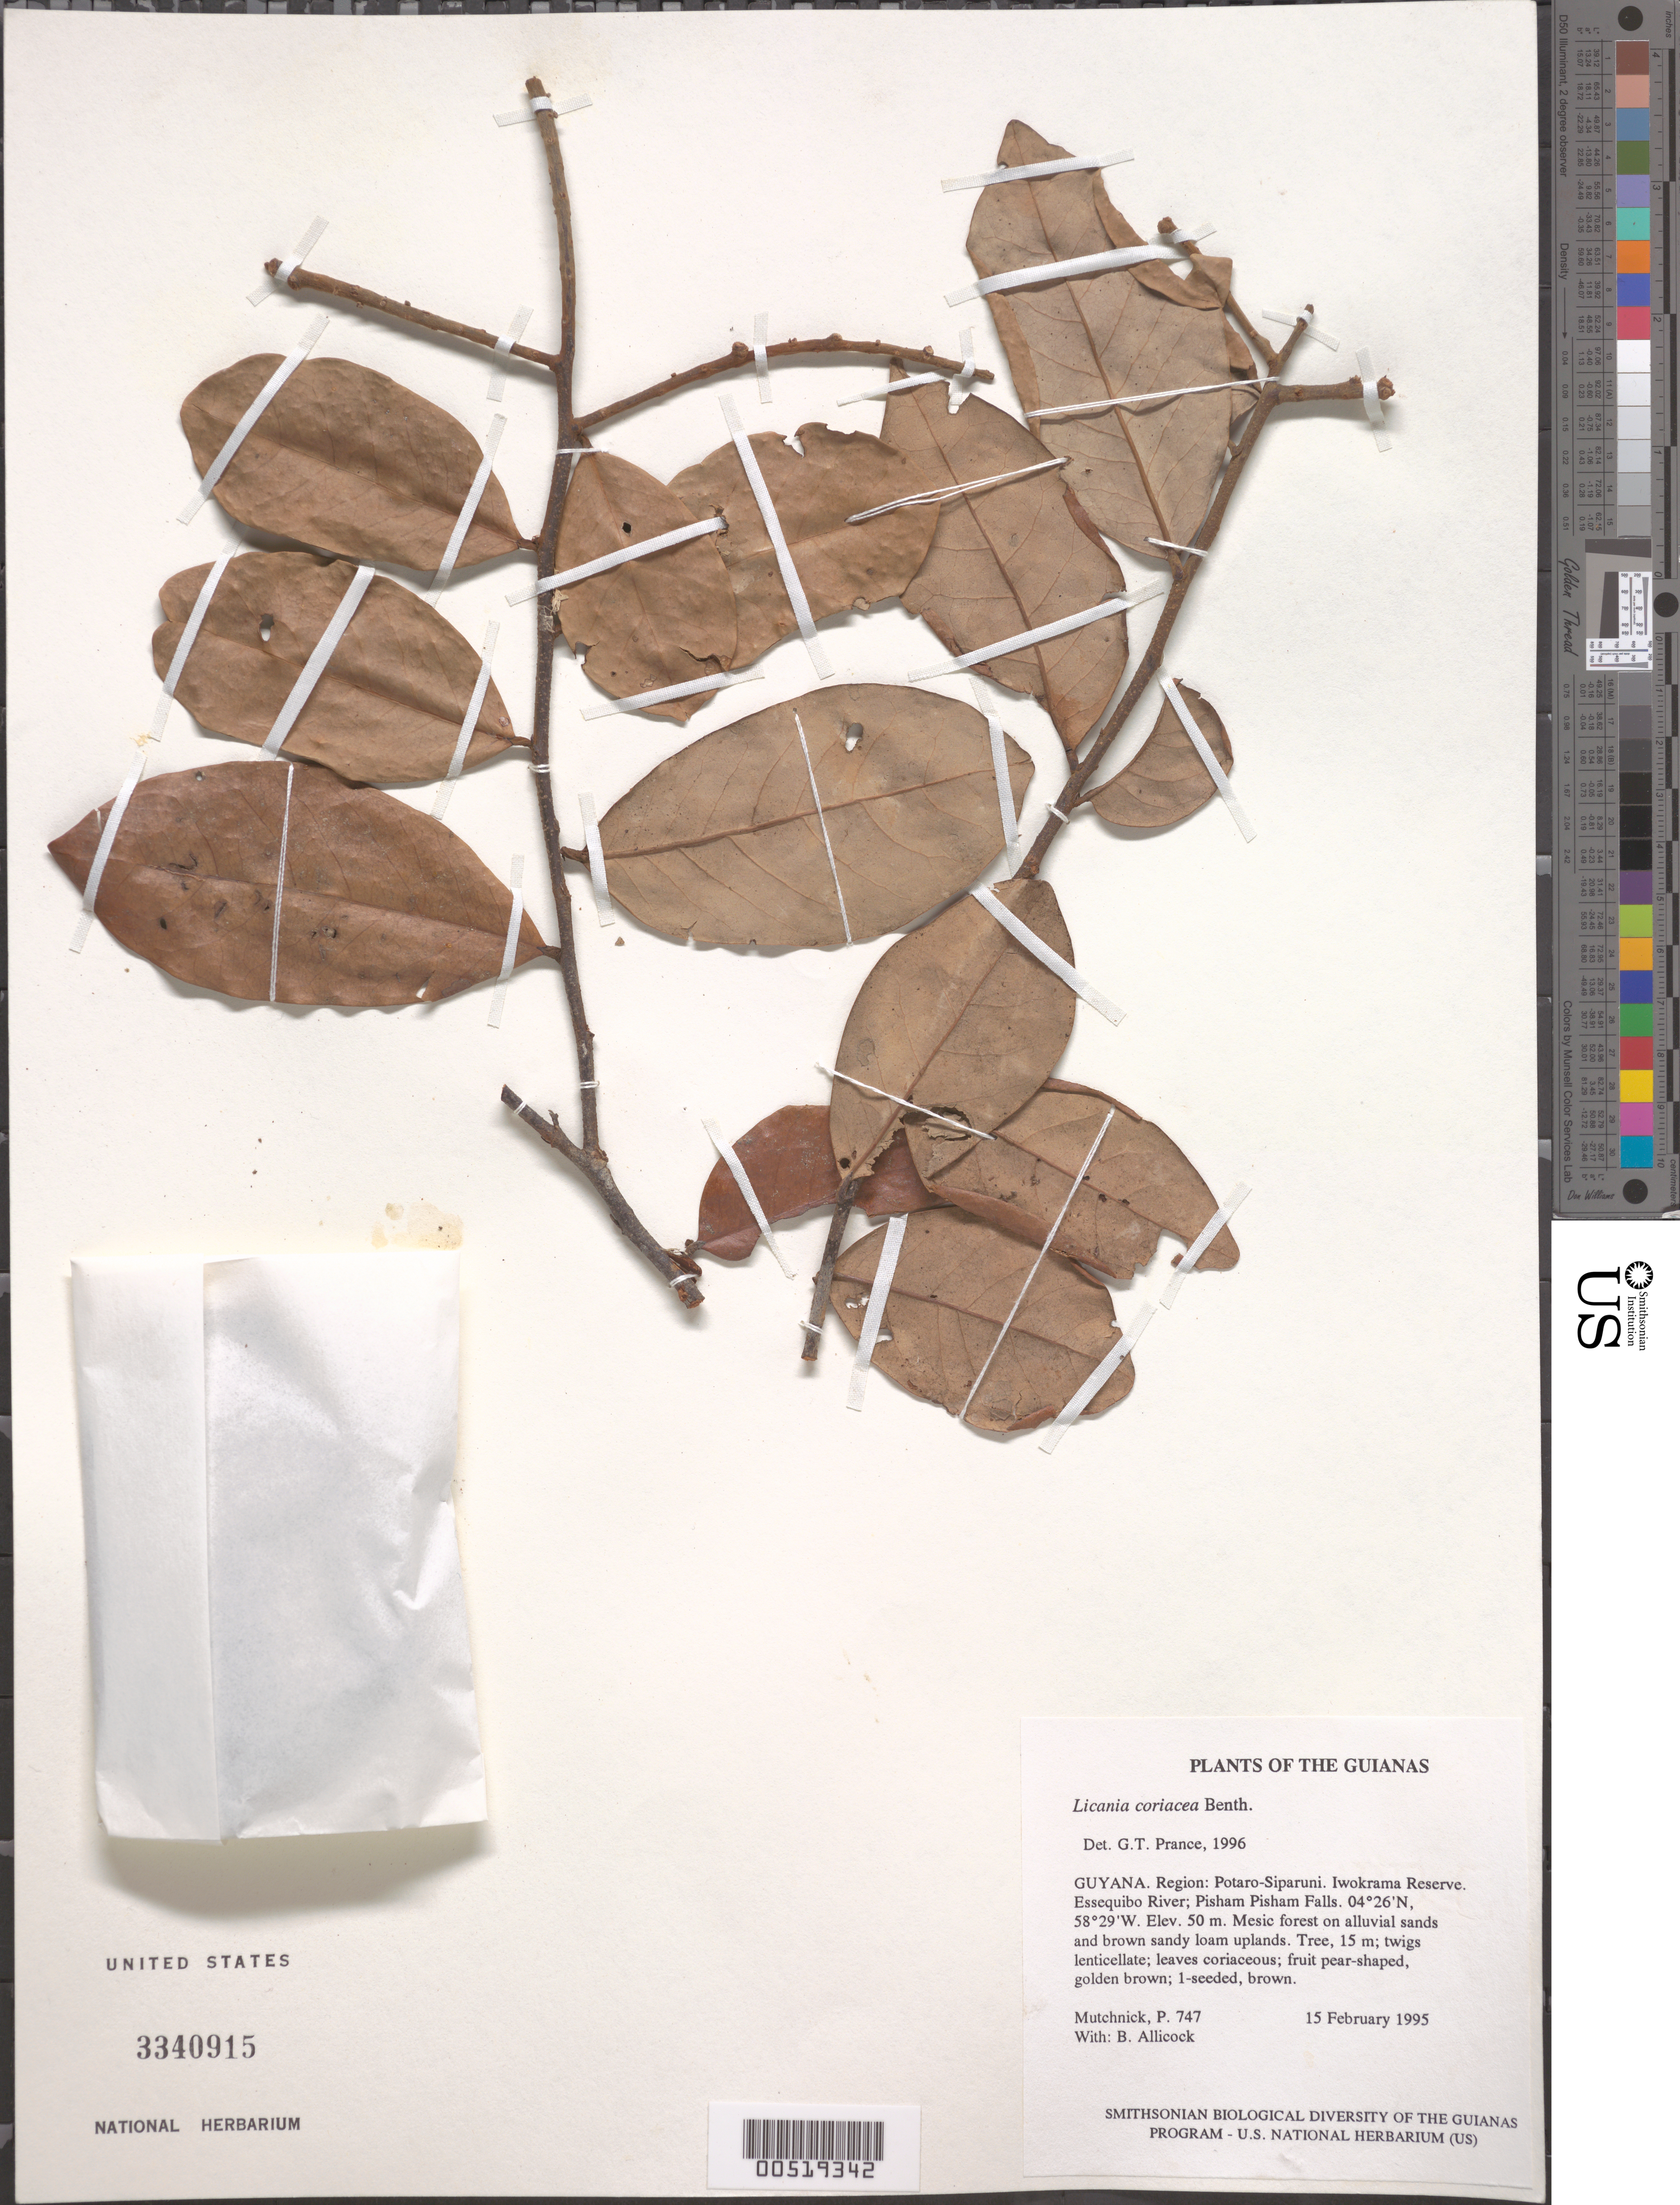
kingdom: Plantae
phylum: Tracheophyta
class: Magnoliopsida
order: Malpighiales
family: Chrysobalanaceae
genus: Licania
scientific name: Licania coriacea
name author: Benth.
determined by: Prance, G. T.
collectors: P. Mutchnick & B. Allicock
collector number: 747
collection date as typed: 15 February 1995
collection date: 1995-02-15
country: Guyana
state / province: Potaro-Siparuni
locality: Iwokrama Reserve. Essequibo River; Pisham Pisham Falls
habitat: Mesic forest on alluvial sands and brown sandy loam uplands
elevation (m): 50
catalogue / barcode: US 3340915